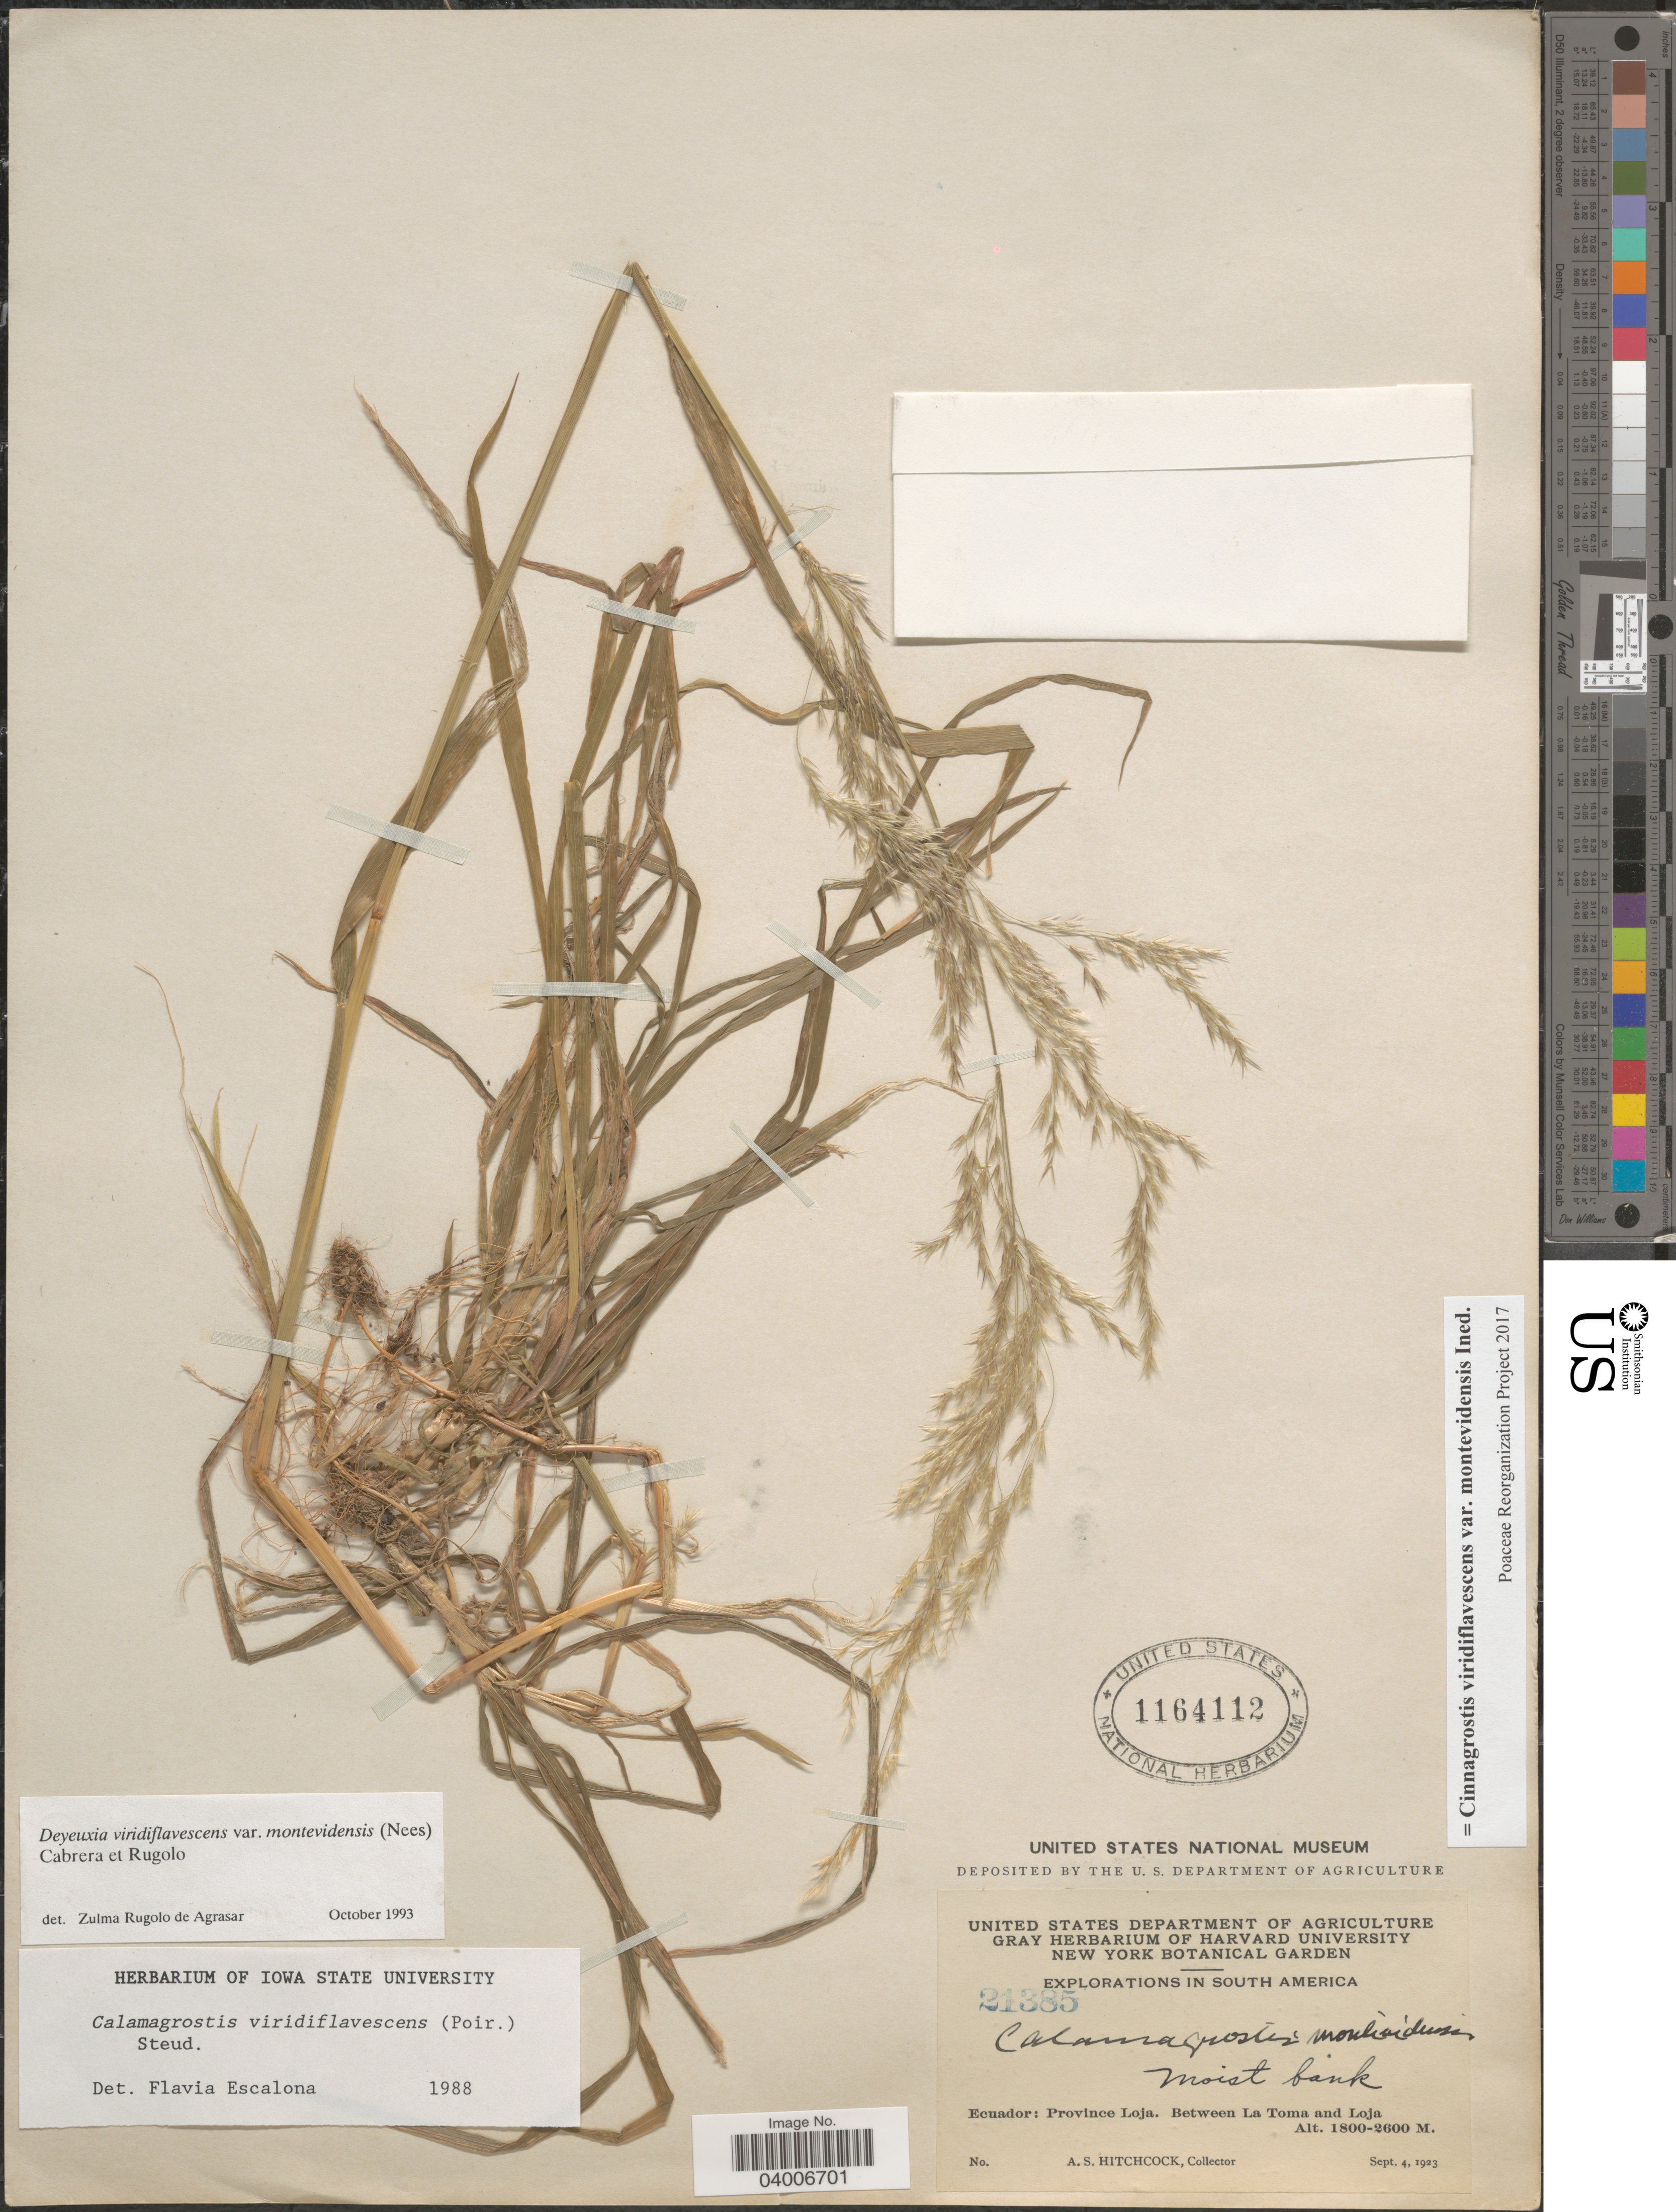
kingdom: Plantae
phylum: Tracheophyta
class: Liliopsida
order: Poales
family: Poaceae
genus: Cinnagrostis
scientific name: Cinnagrostis viridiflavescens var. montevidensis ined.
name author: (Nees) P.M. Peterson et al.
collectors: A. S. Hitchcock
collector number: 21385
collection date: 1923-09-04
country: Ecuador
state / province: Loja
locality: Between La Toma and Loja.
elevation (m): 1800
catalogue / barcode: US 1164112